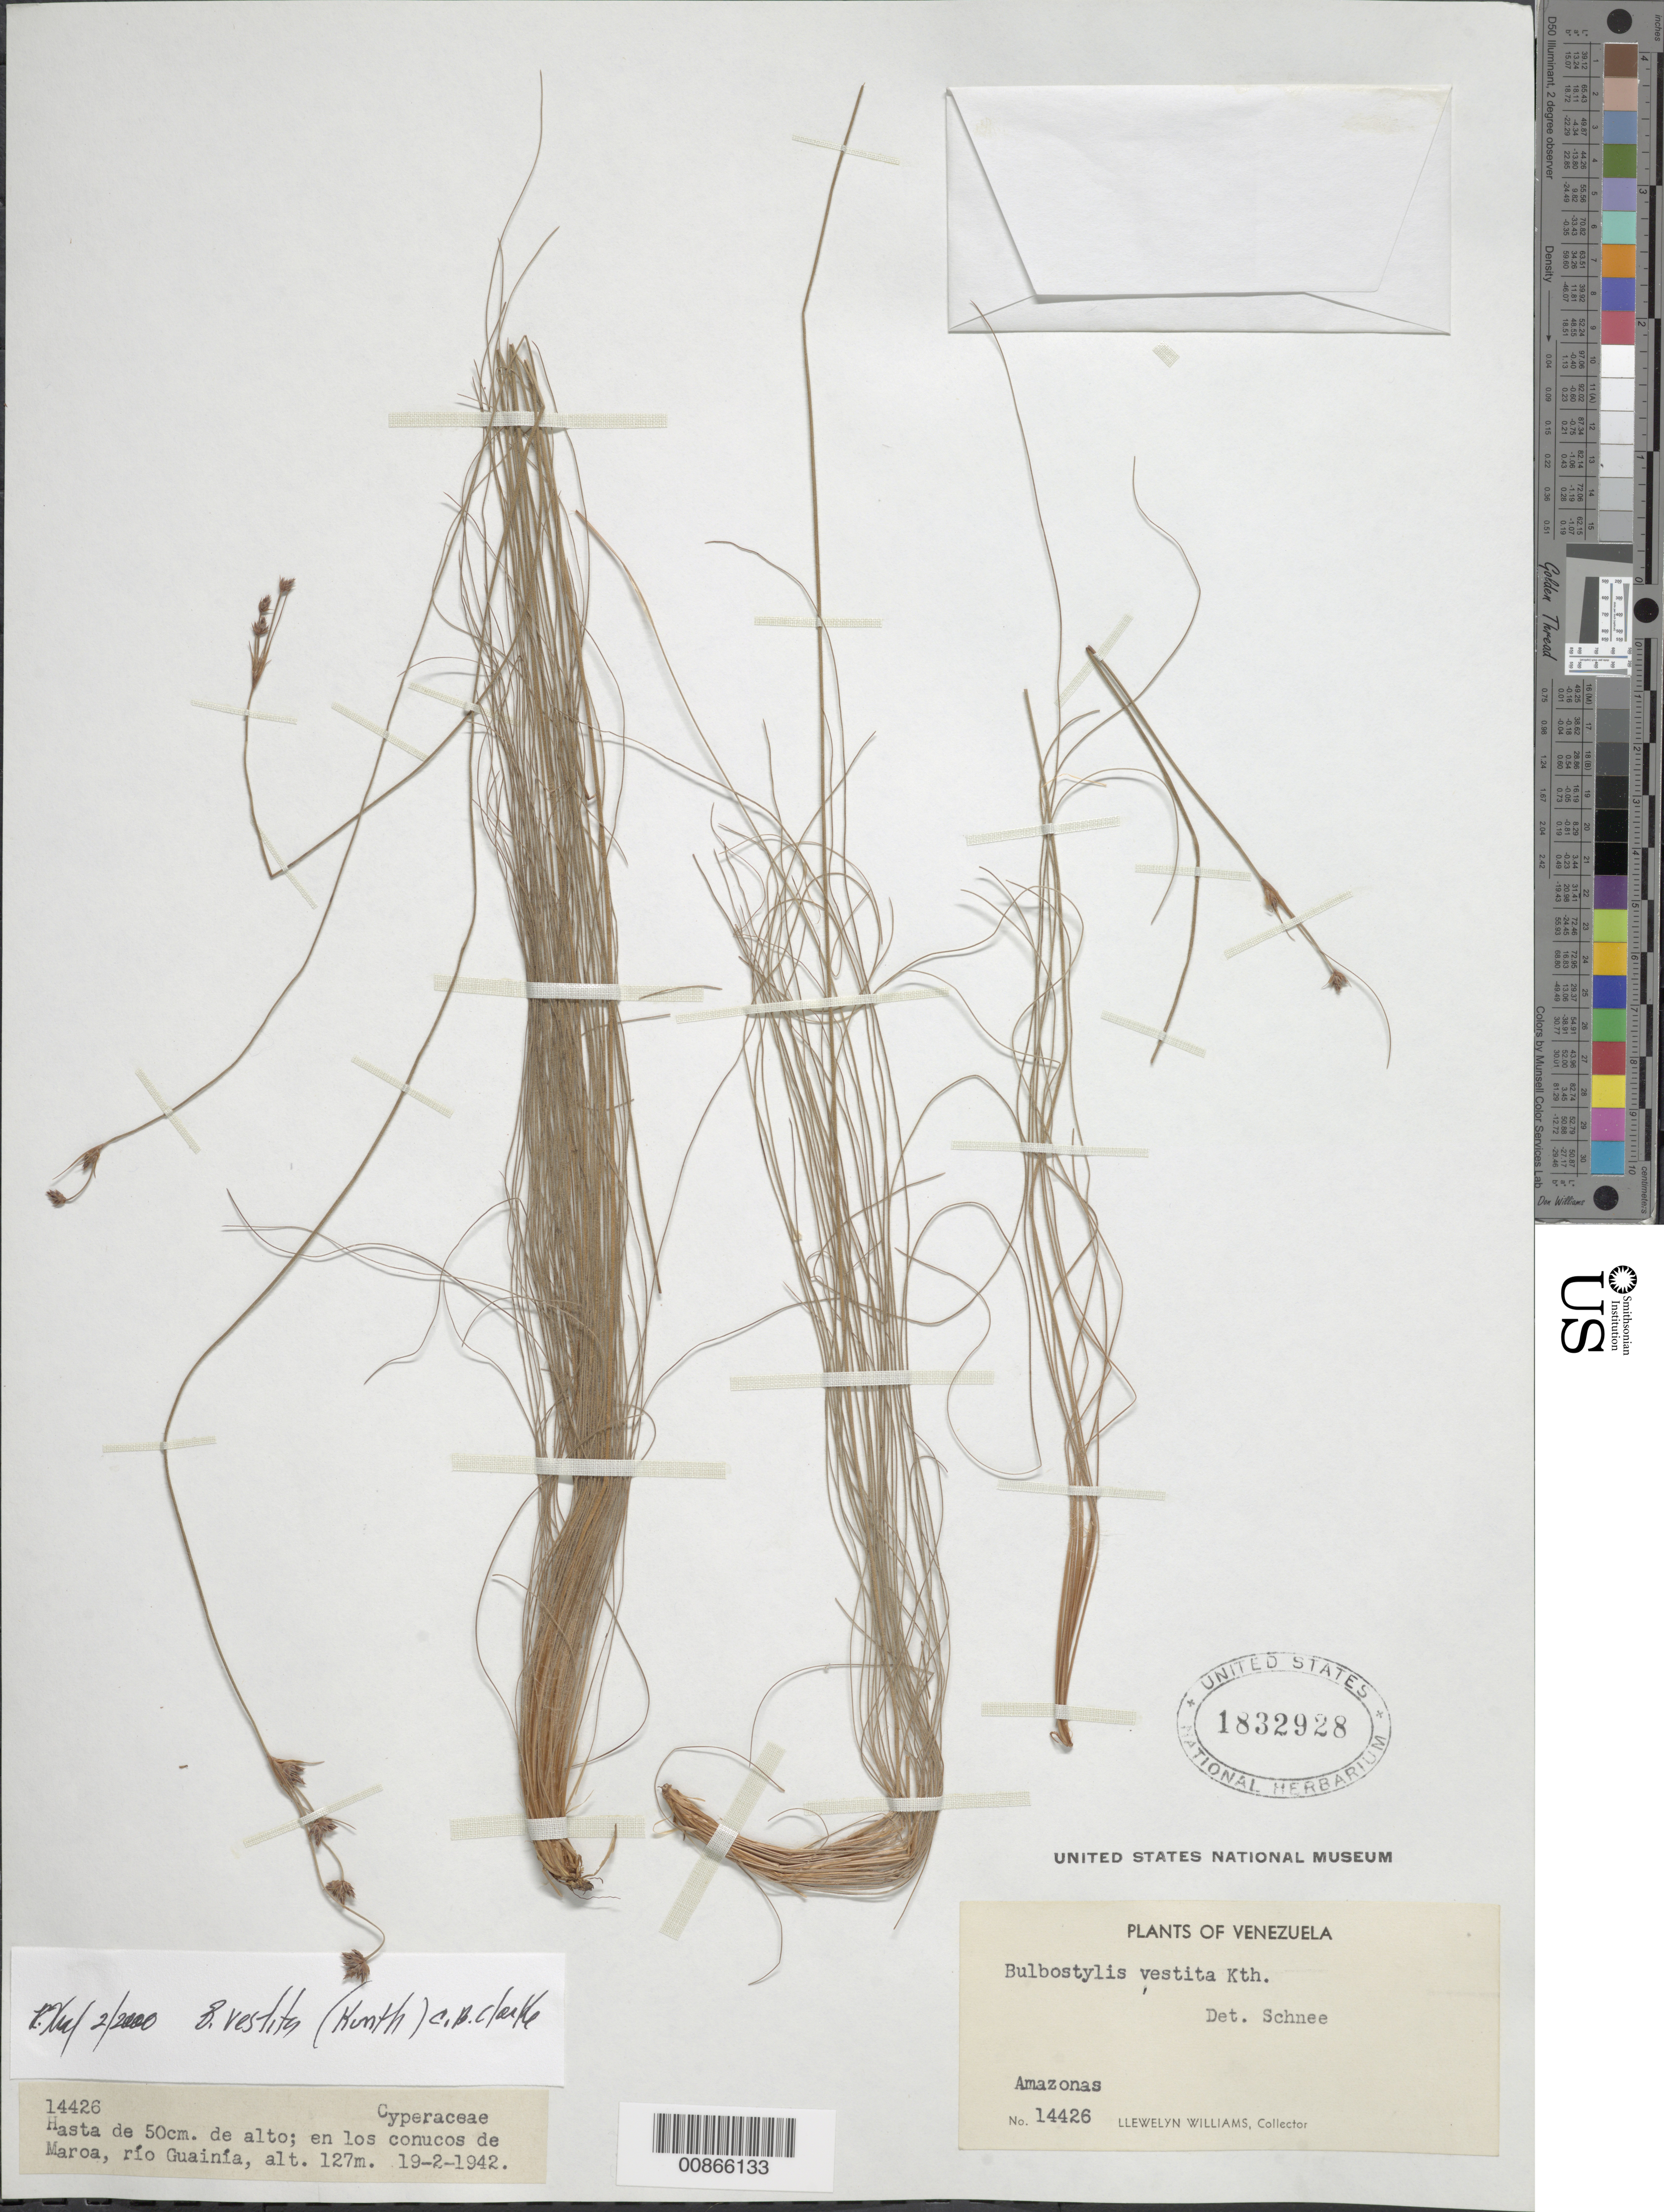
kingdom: Plantae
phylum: Tracheophyta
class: Liliopsida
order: Poales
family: Cyperaceae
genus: Bulbostylis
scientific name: Bulbostylis vestita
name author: (Kunth) C.B. Clarke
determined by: Kral, Robert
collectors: Ll. Williams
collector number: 14426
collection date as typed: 19-Feb-42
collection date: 1942-02-19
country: Venezuela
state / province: Amazonas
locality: Maroa, Río Guainía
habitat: Conucos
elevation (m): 127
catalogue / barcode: US 1832928